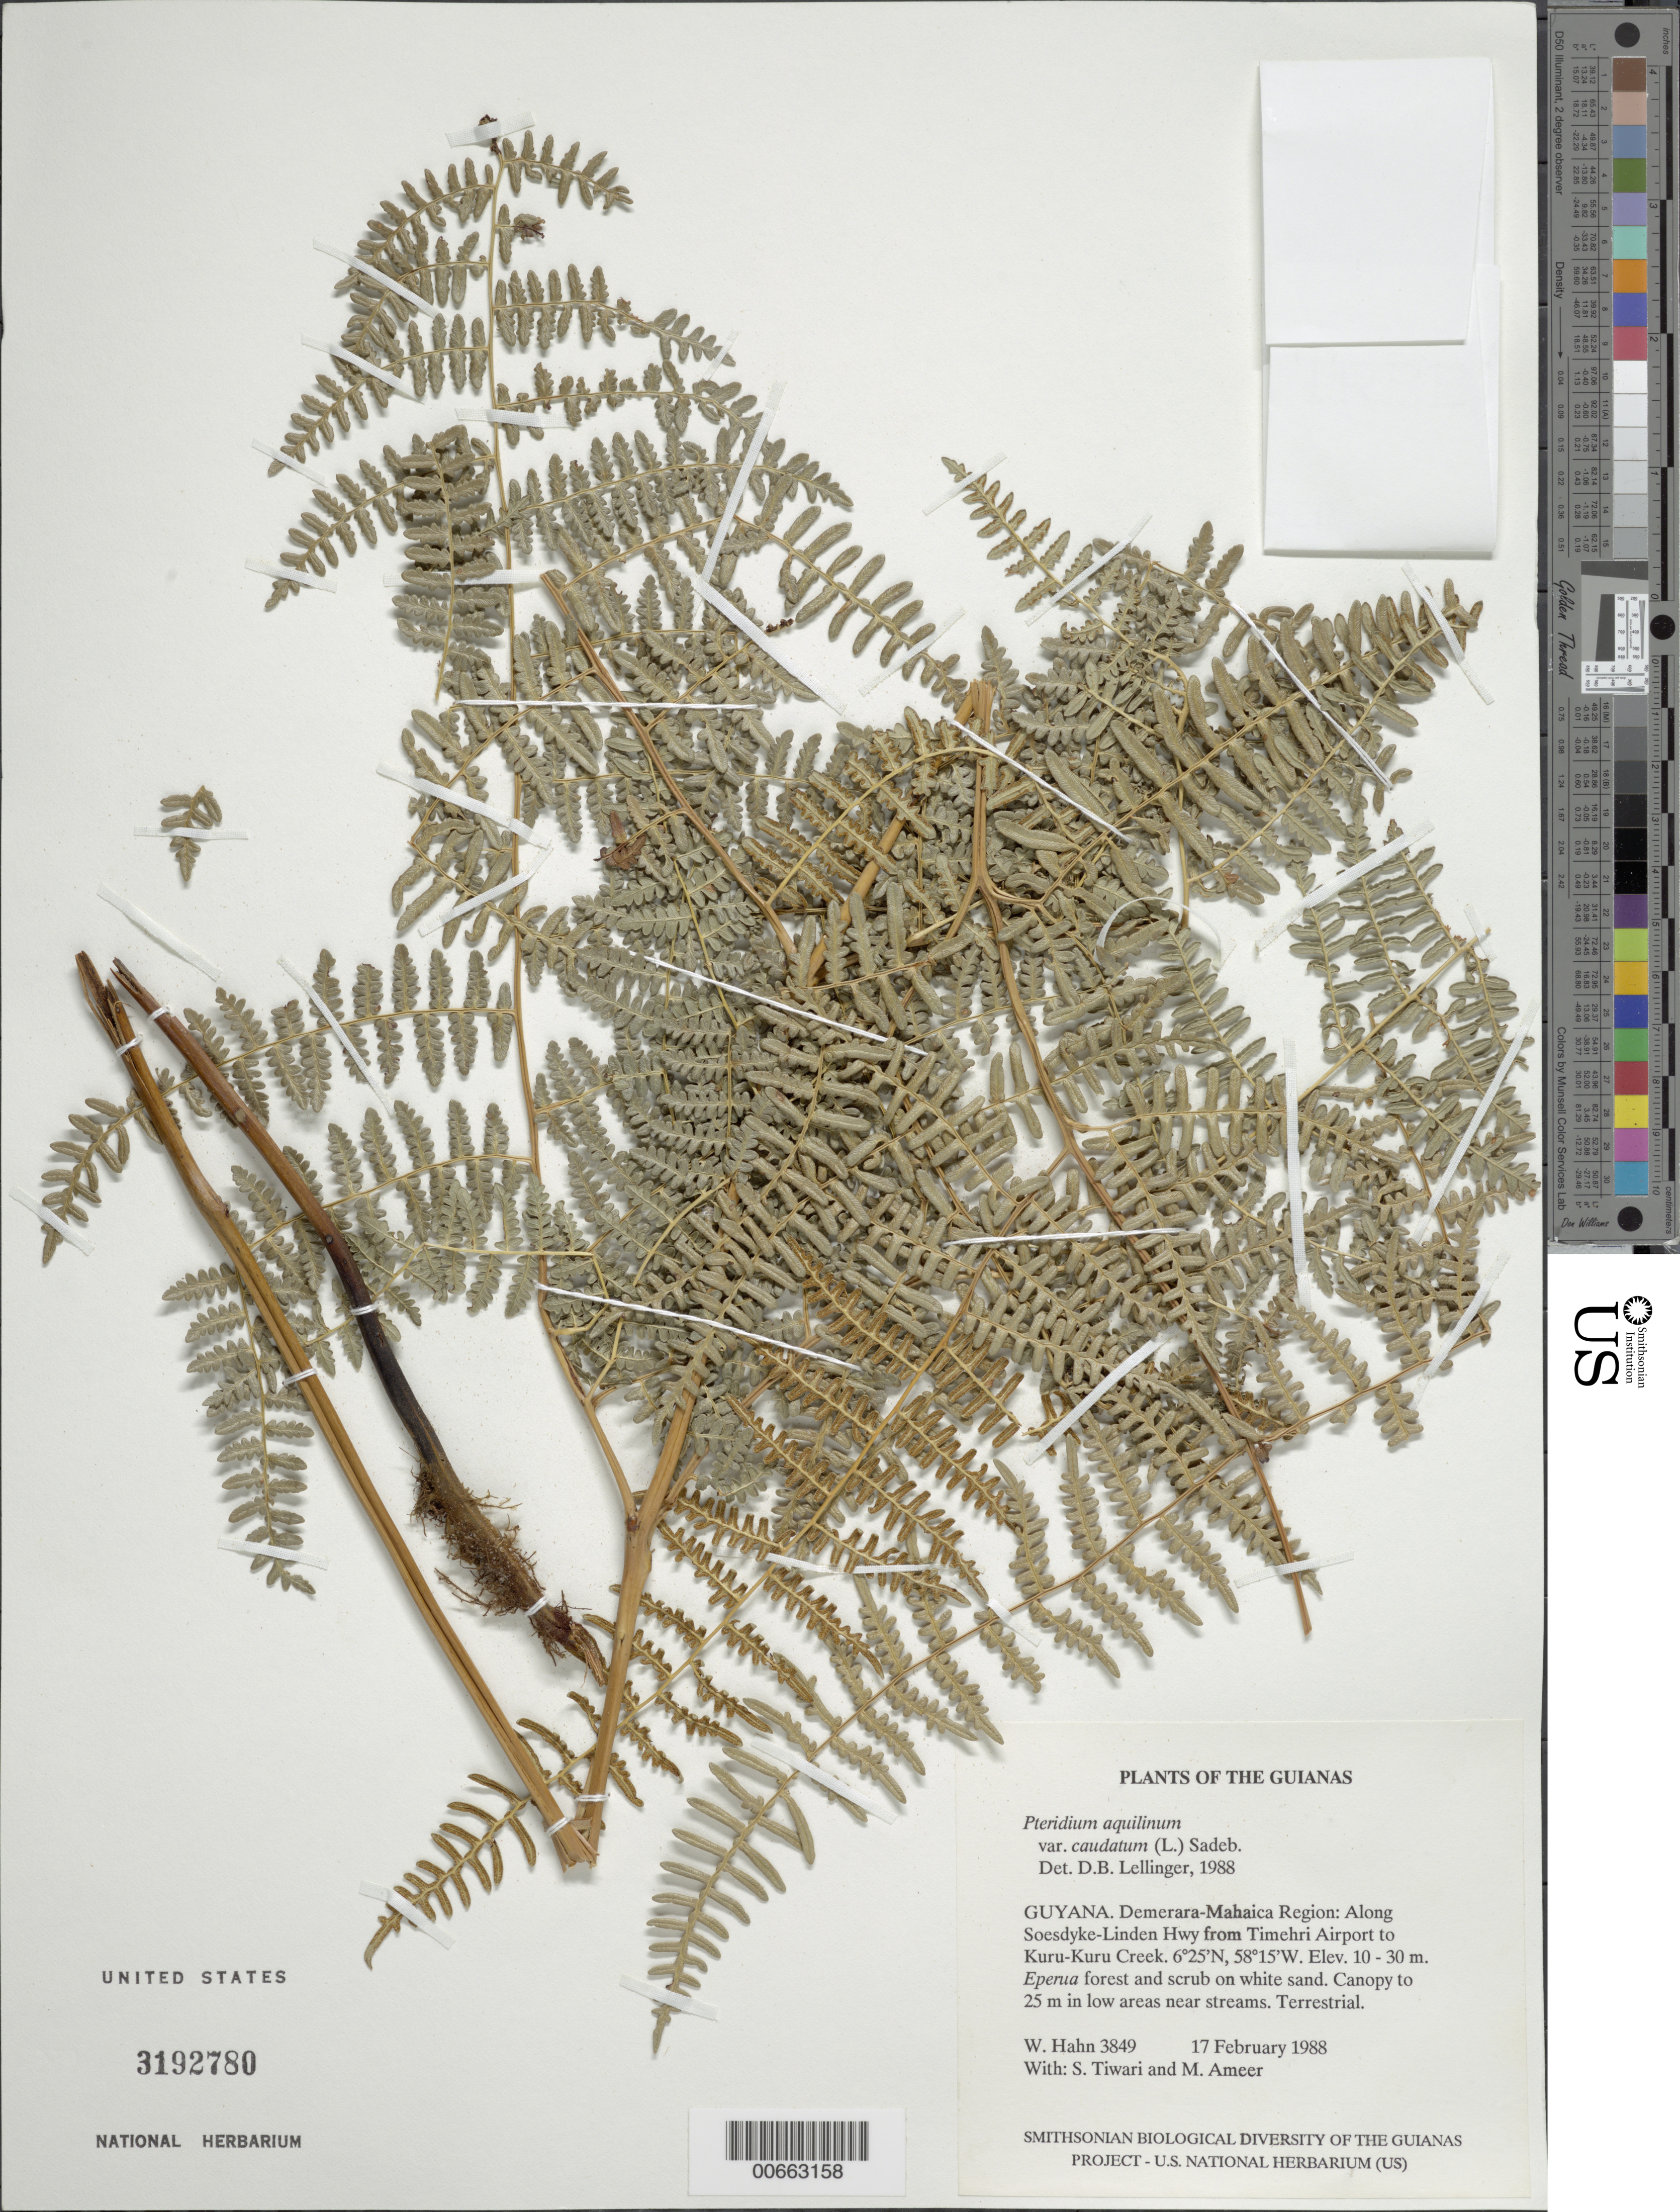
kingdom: Plantae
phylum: Tracheophyta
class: Polypodiopsida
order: Polypodiales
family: Dennstaedtiaceae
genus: Pteridium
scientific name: Pteridium caudatum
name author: (L.) Maxon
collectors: W. Hahn, S. Tiwari & M. Ameer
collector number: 3849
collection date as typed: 17 February 1988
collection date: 1988-02-17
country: Guyana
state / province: Demerara-Mahaica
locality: Along Soesdyke-Linden Hwy from Timehri Airport to Kuru-Kuru Creek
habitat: Eperua forest and scrub on white sand. Canopy to 25 m in low areas near streams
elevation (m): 10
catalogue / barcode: US 3192780